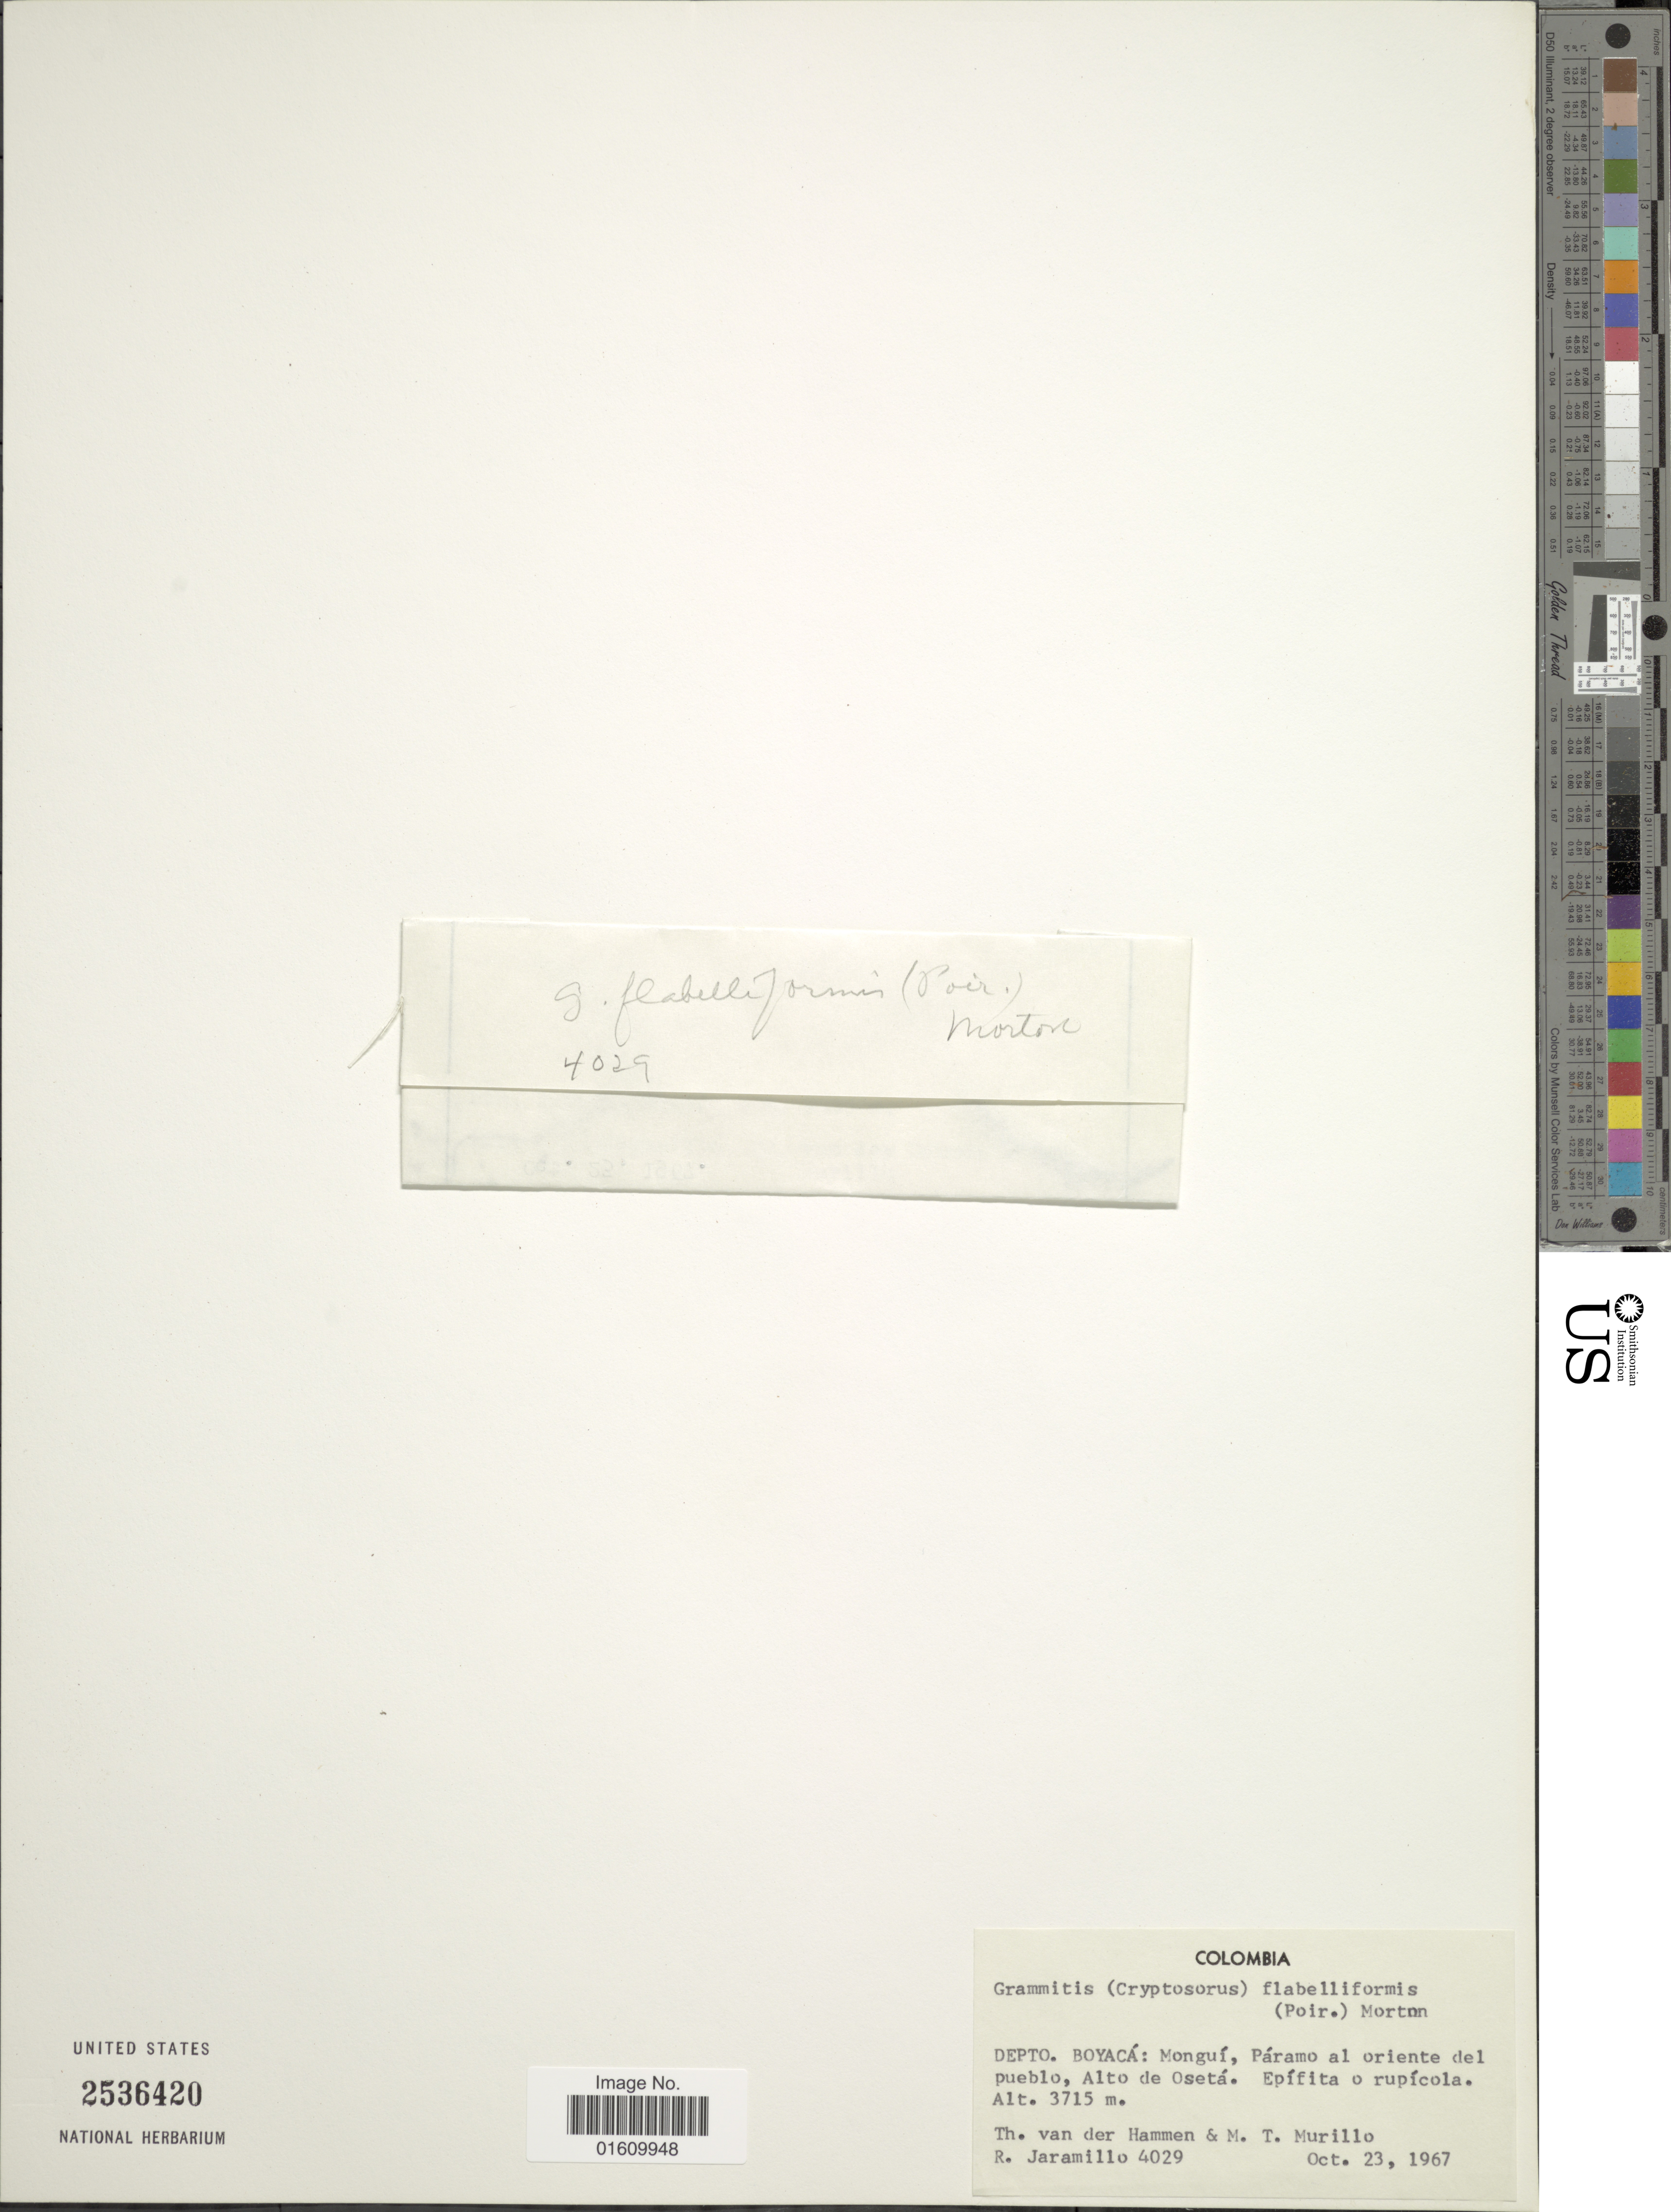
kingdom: Plantae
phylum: Tracheophyta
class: Polypodiopsida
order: Polypodiales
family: Polypodiaceae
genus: Melpomene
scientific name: Melpomene flabelliformis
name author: (Poir.) A.R. Sm. & R.C. Moran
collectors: T. Hammen, M. Murillo & R. Jaramillo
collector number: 4029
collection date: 1967-10-23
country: Colombia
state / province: Boyacá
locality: Depto. Boyaca: Mongui, paramo al oriente del Pueblo, Alto de Oseta.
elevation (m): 3715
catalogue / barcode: US 2536420